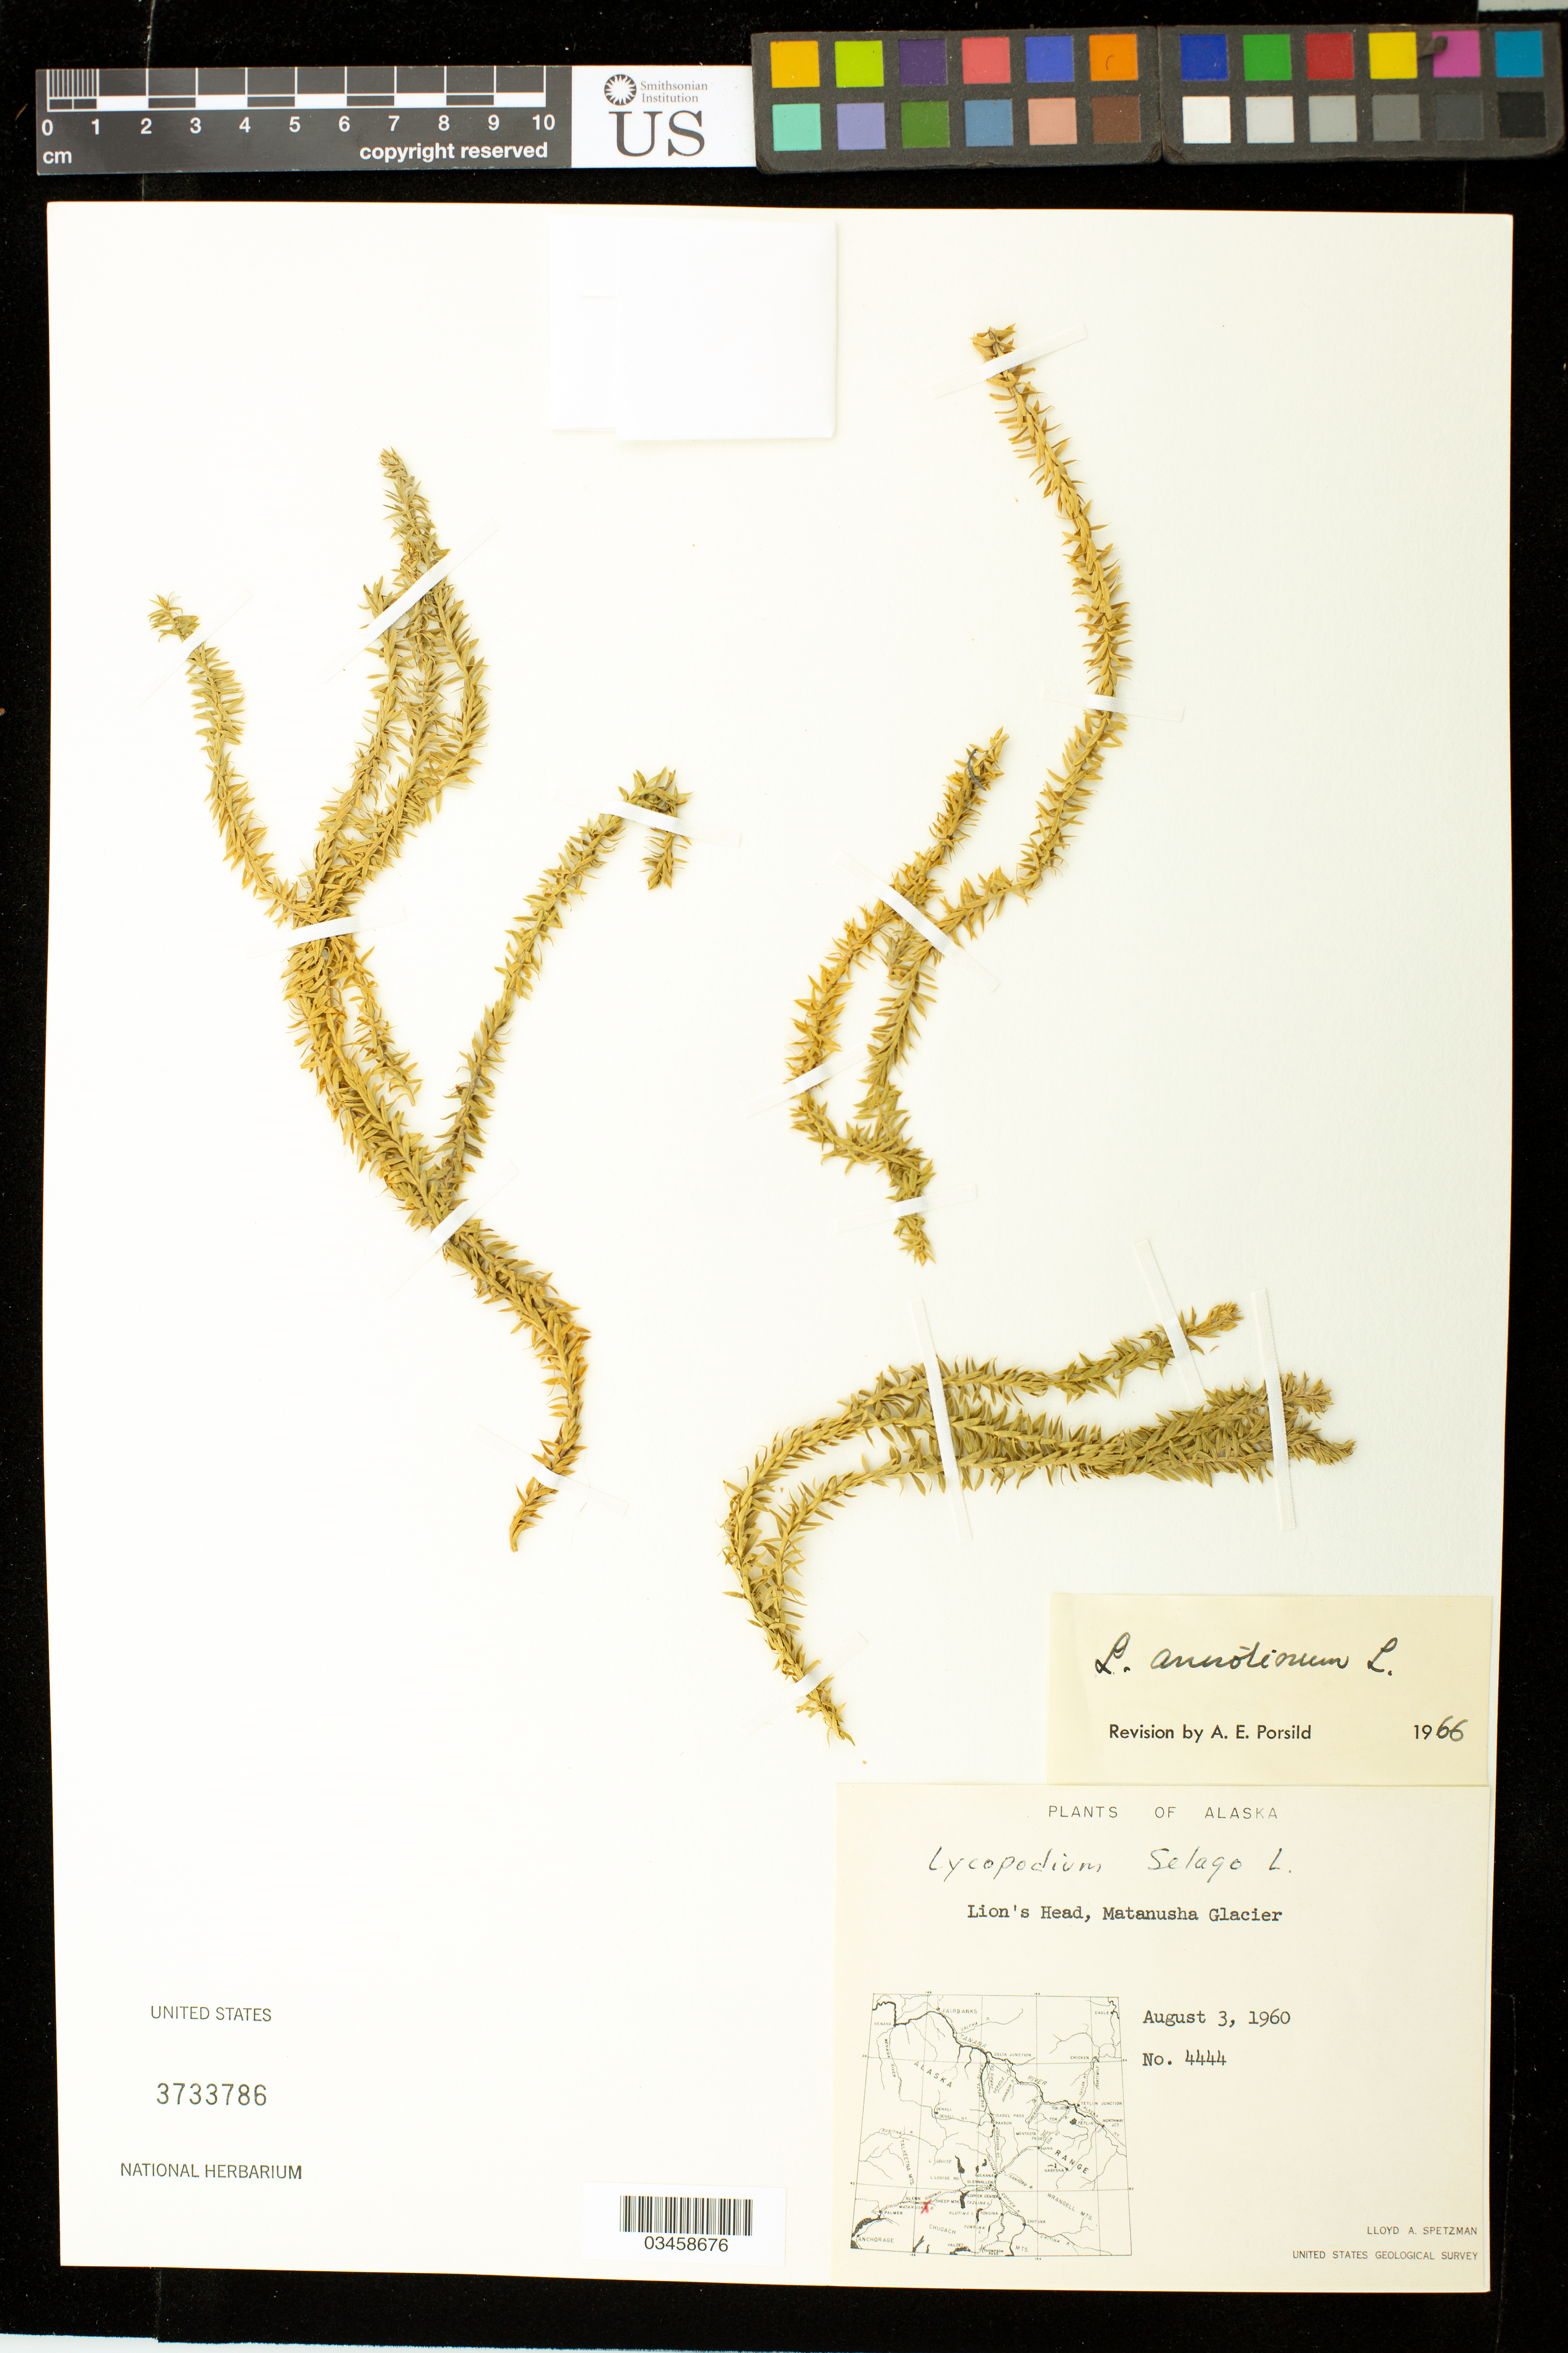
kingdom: Plantae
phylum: Tracheophyta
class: Lycopodiopsida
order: Lycopodiales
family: Lycopodiaceae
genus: Spinulum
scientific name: Spinulum annotinum subsp. annotinum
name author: (L.) A. Haines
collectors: L. Spetzman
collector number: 4444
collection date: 1960-08-03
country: United States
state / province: Alaska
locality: Lion's Head, Matanusha Glacier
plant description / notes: OR # 231032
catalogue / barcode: US 3733786